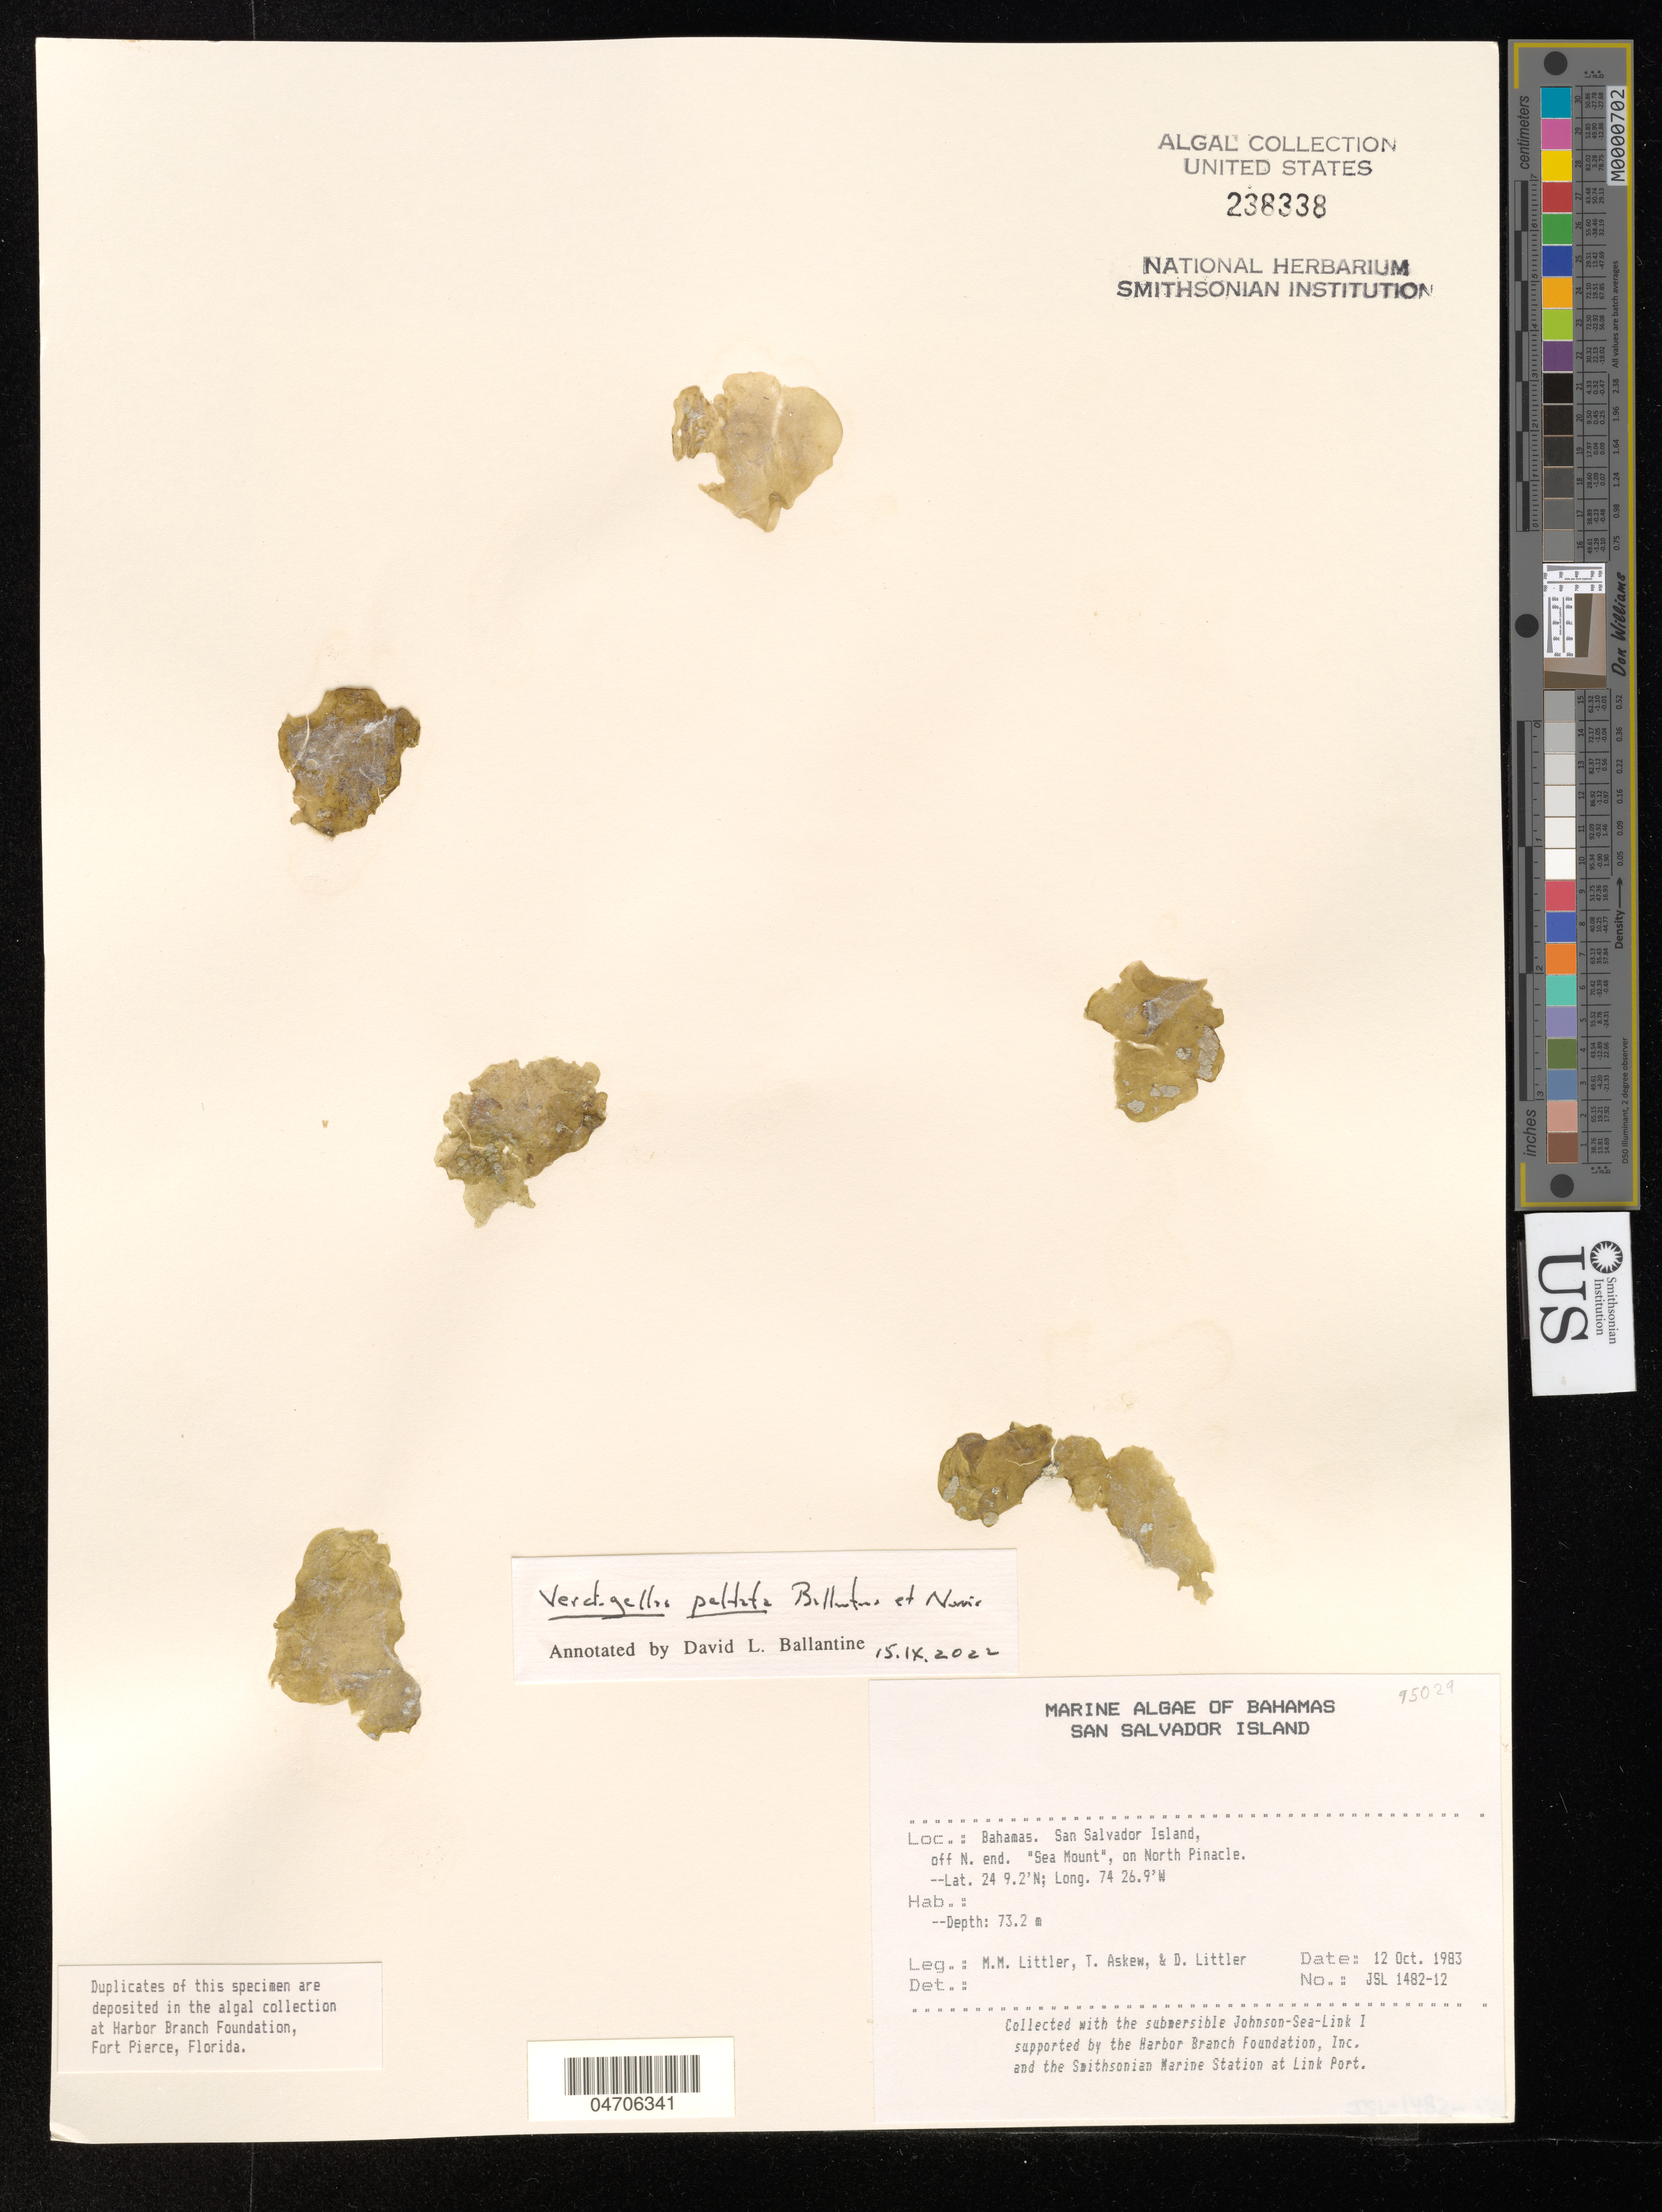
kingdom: Plantae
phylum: Chlorophyta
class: Prasinophyceae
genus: Verdigellas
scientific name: Verdigellas peltata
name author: D.L. Ballant. & J.N. Norris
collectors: M. M. Littler, T. Askew & D. S. Littler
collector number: JSL1482-12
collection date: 1983-10-12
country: Bahamas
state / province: San Salvador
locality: San Salvador Island, off N. end. "Sea mount", on North Pinacle.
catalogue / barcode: US 238338